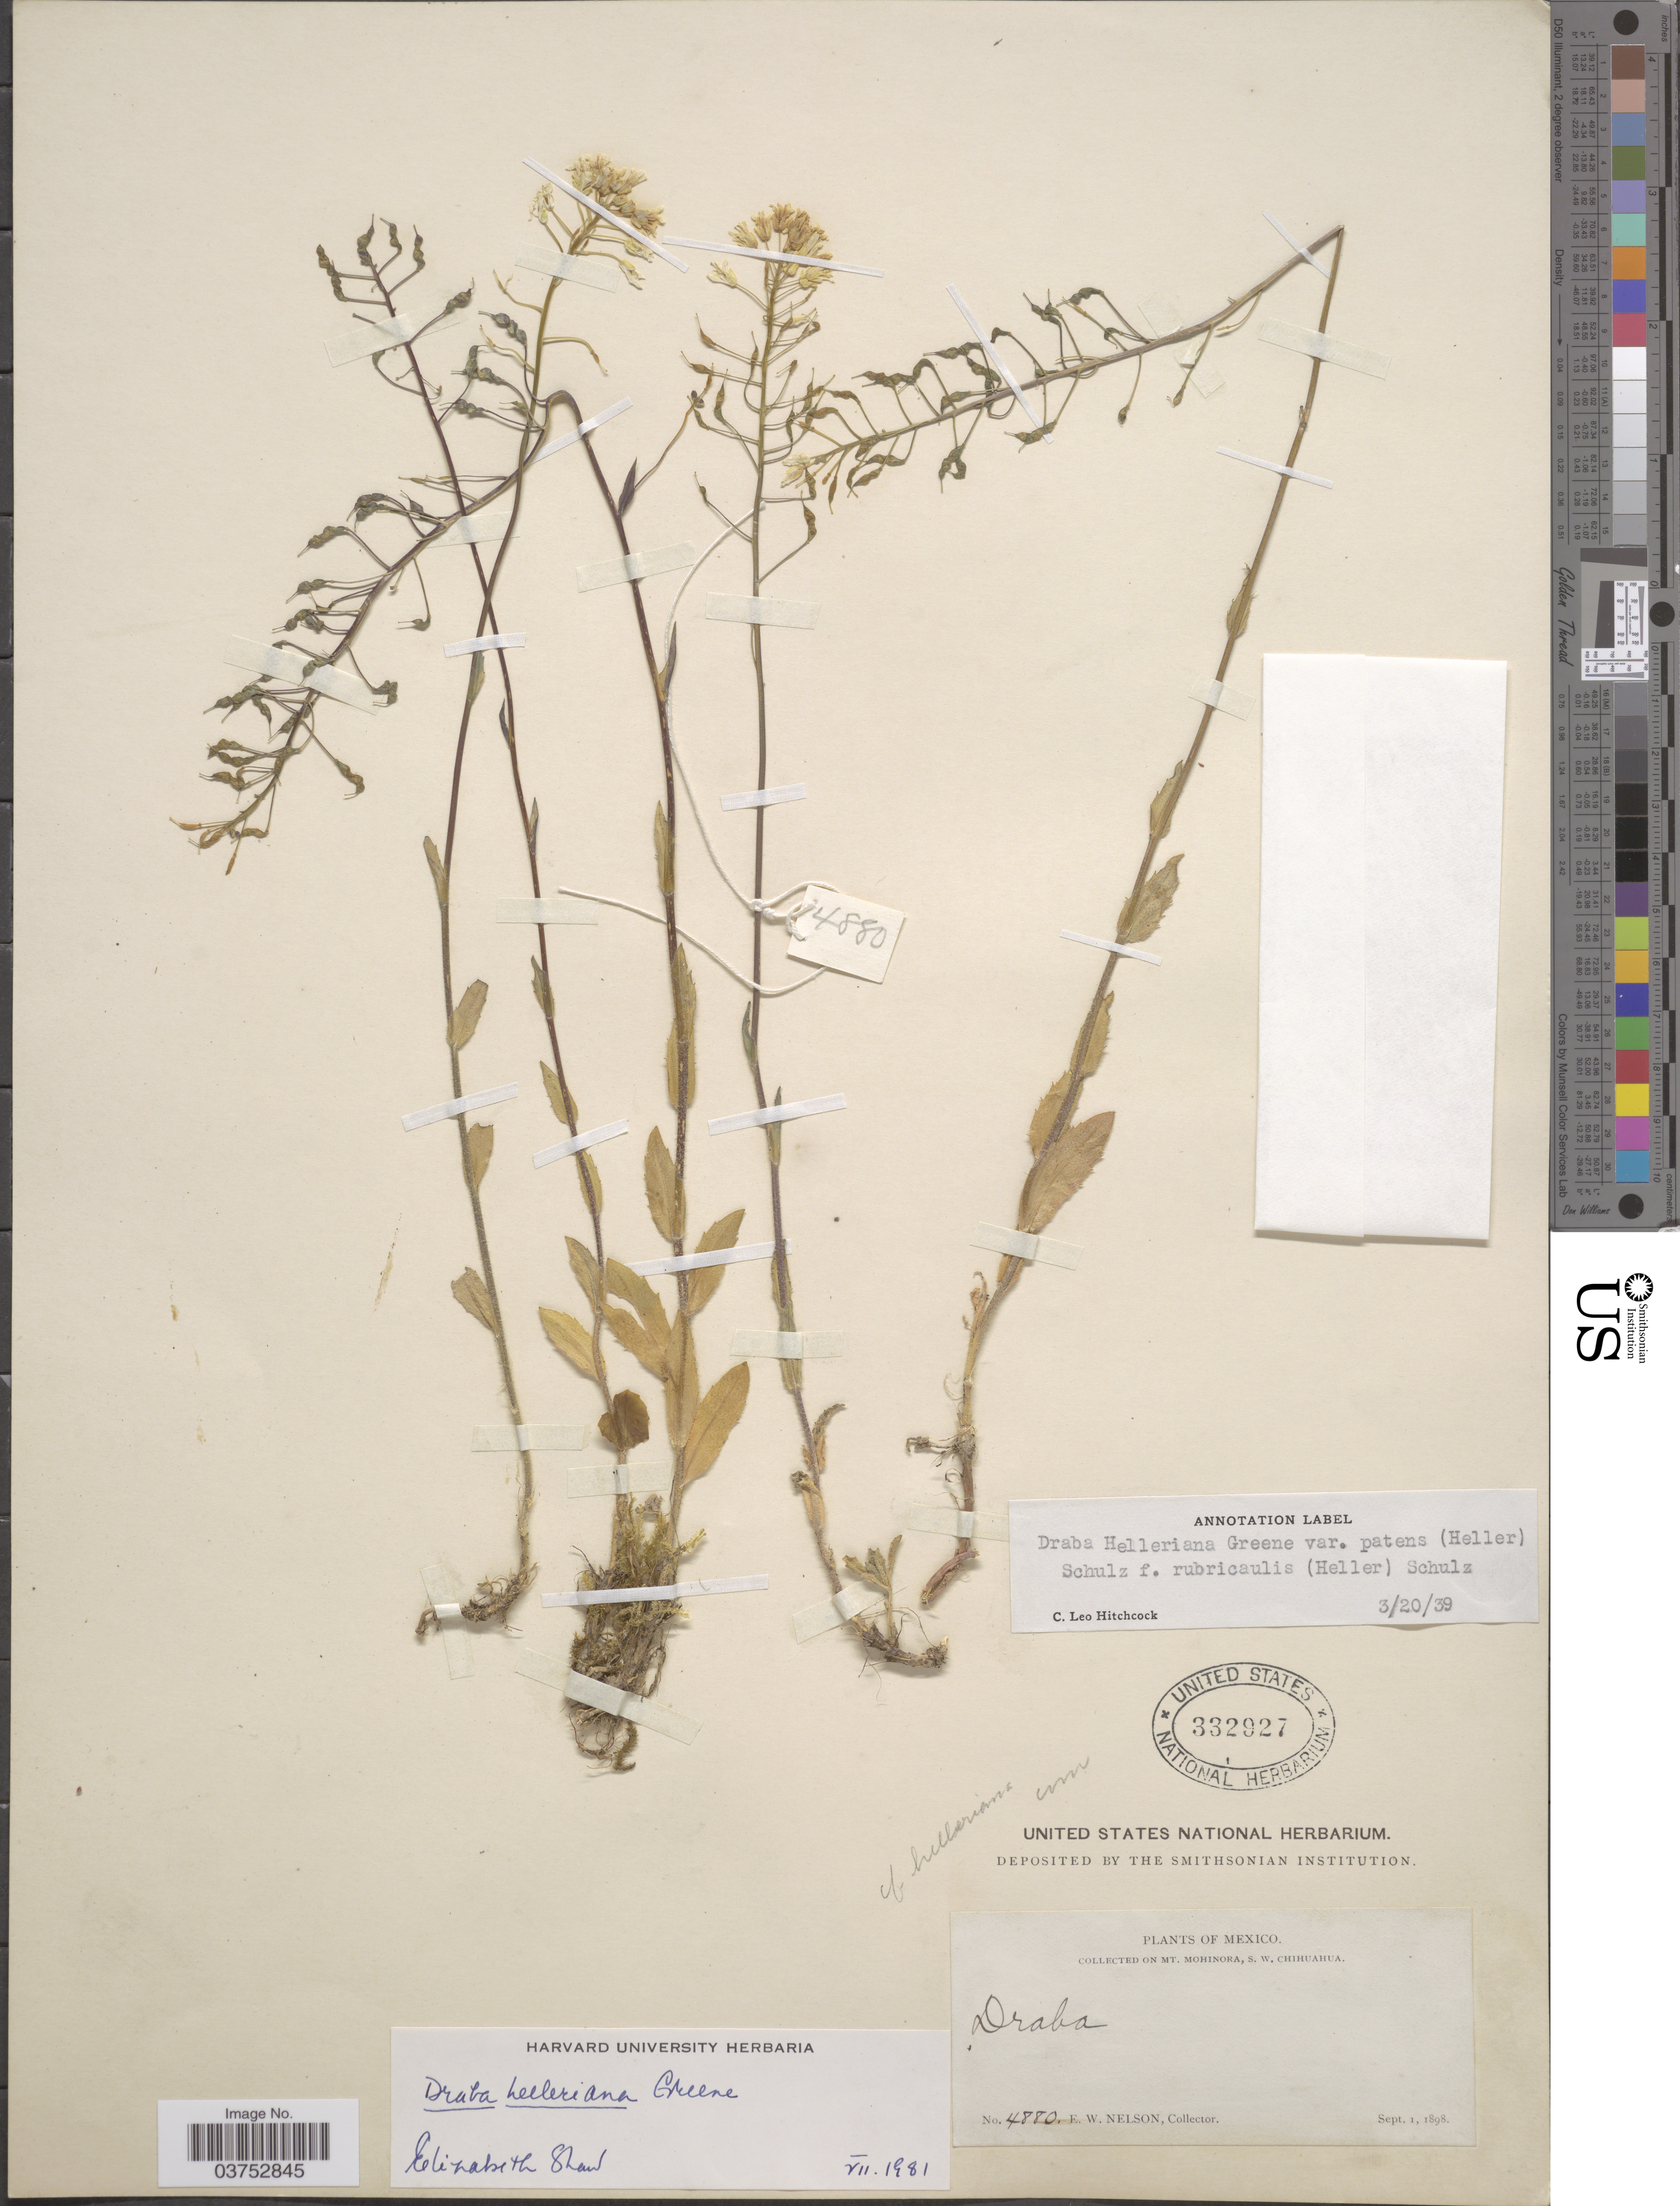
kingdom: Plantae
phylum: Tracheophyta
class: Magnoliopsida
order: Brassicales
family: Brassicaceae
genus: Draba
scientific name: Draba helleriana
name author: Greene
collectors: E. W. Nelson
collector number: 4880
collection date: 1898-09-01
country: Mexico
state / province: Chihuahua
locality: On Mt. Mohinora, S. W. Chihuahua.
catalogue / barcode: US 332927